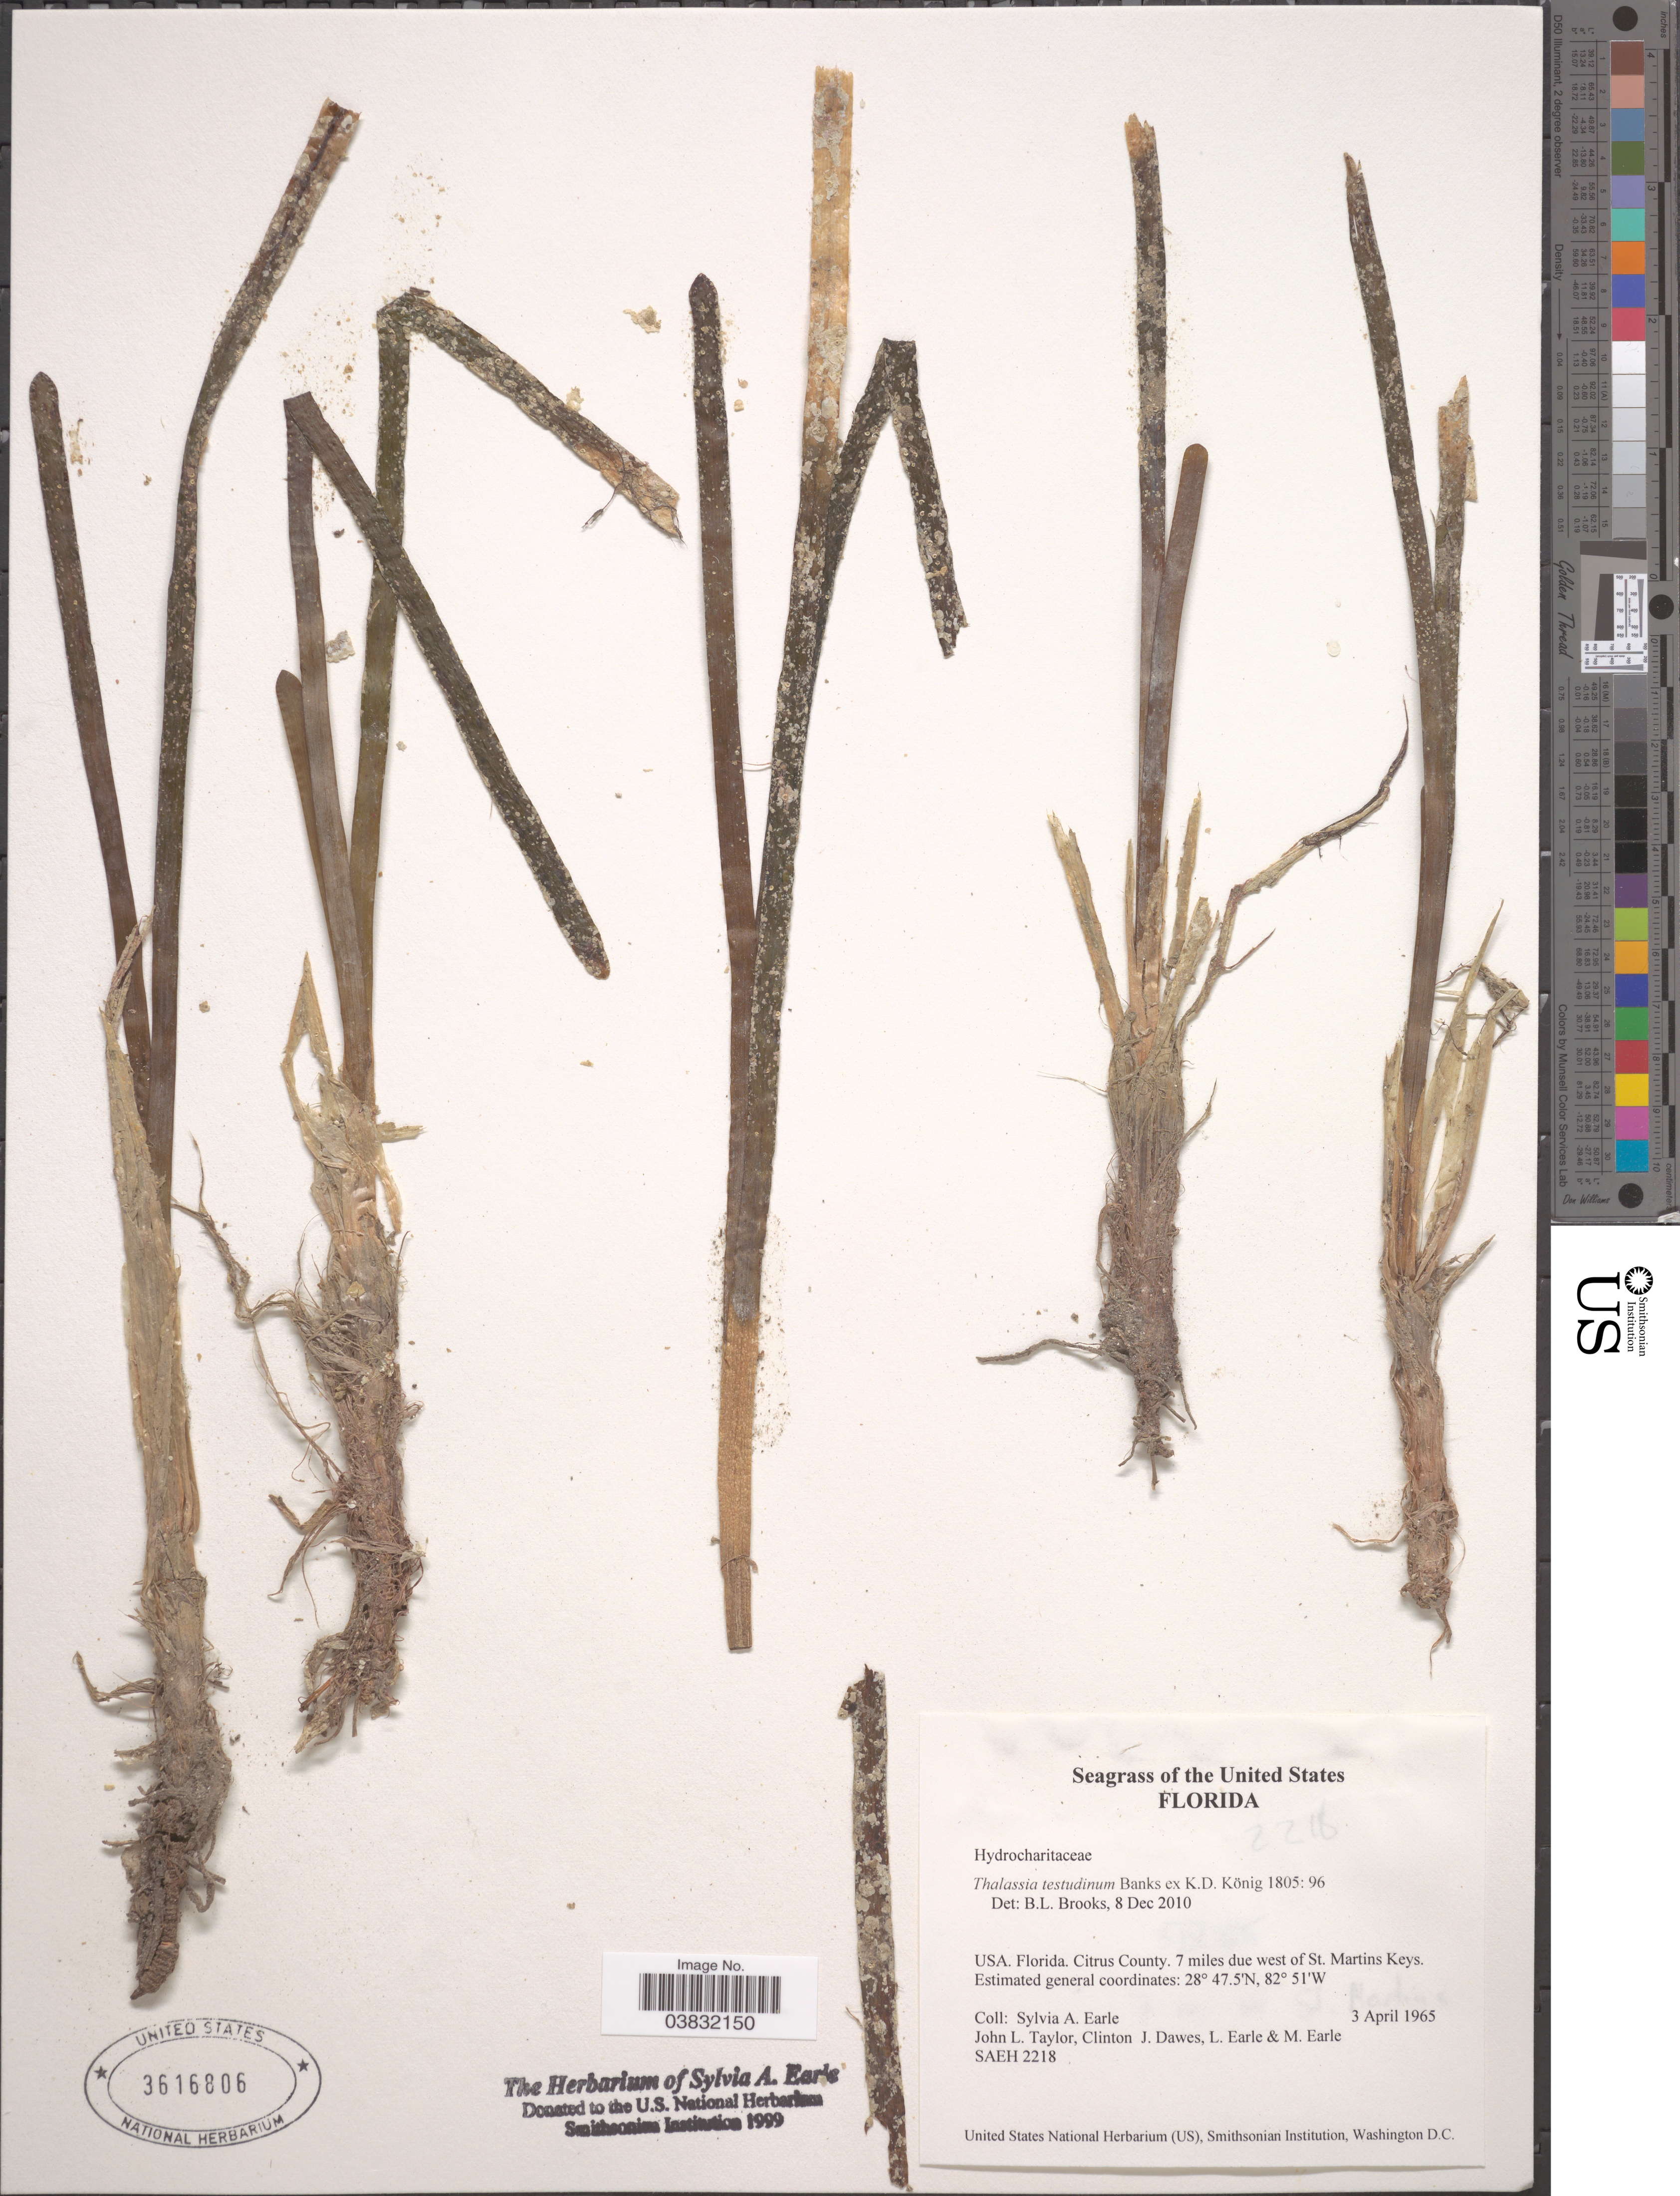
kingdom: Plantae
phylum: Tracheophyta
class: Liliopsida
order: Alismatales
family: Hydrocharitaceae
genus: Thalassia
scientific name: Thalassia testudinum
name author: Banks & Sol. ex K.D. Koenig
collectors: S. A. Earle, J. L. Taylor, C. Dawes, L. Earle & M. Earle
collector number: SAEH 2218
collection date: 1965-04-03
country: United States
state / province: Florida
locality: Citrus County. 7 miles due west of St. Martins Keys.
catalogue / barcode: US 3616806